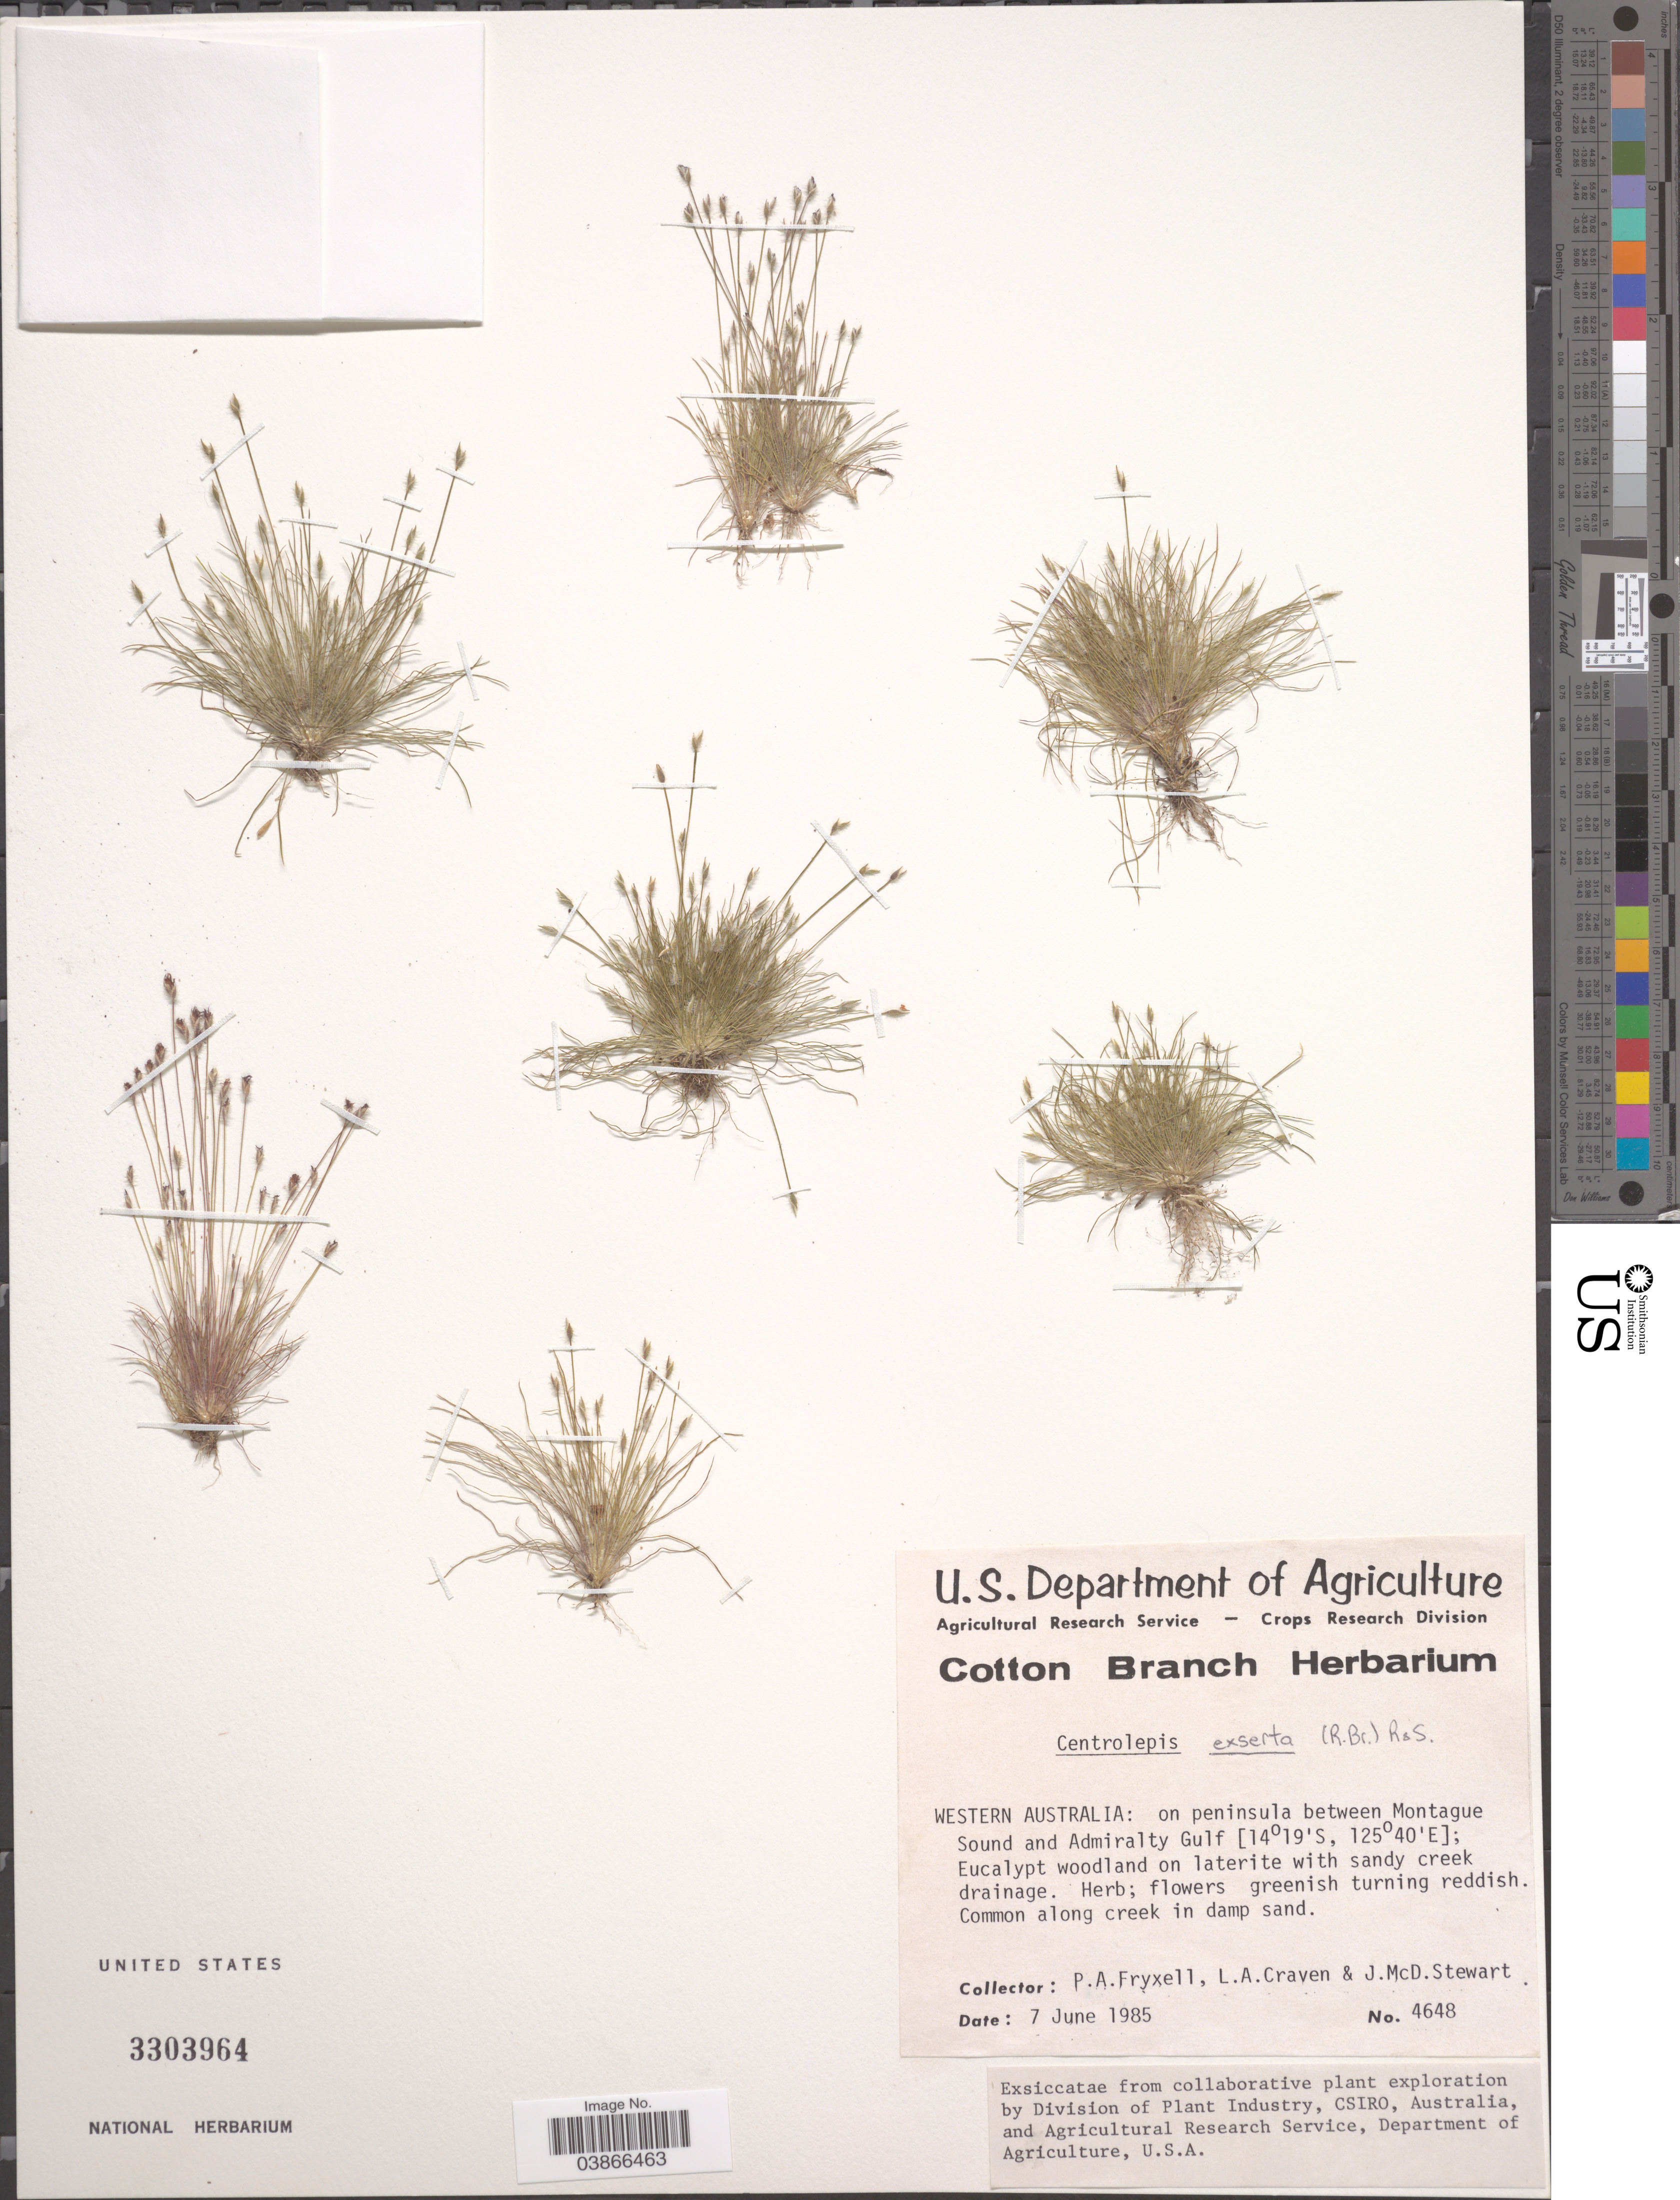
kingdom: Plantae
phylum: Tracheophyta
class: Liliopsida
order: Poales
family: Restionaceae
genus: Centrolepis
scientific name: Centrolepis exserta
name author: (R. Br.) Roem. & Schult.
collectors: P. A. Fryxell, L. A. Craven & J. Stewart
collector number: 4648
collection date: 1985-06-07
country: Australia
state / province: Western Australia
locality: On peninsula between Montagne Sound and Admiralty Gulf.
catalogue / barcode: US 3303964